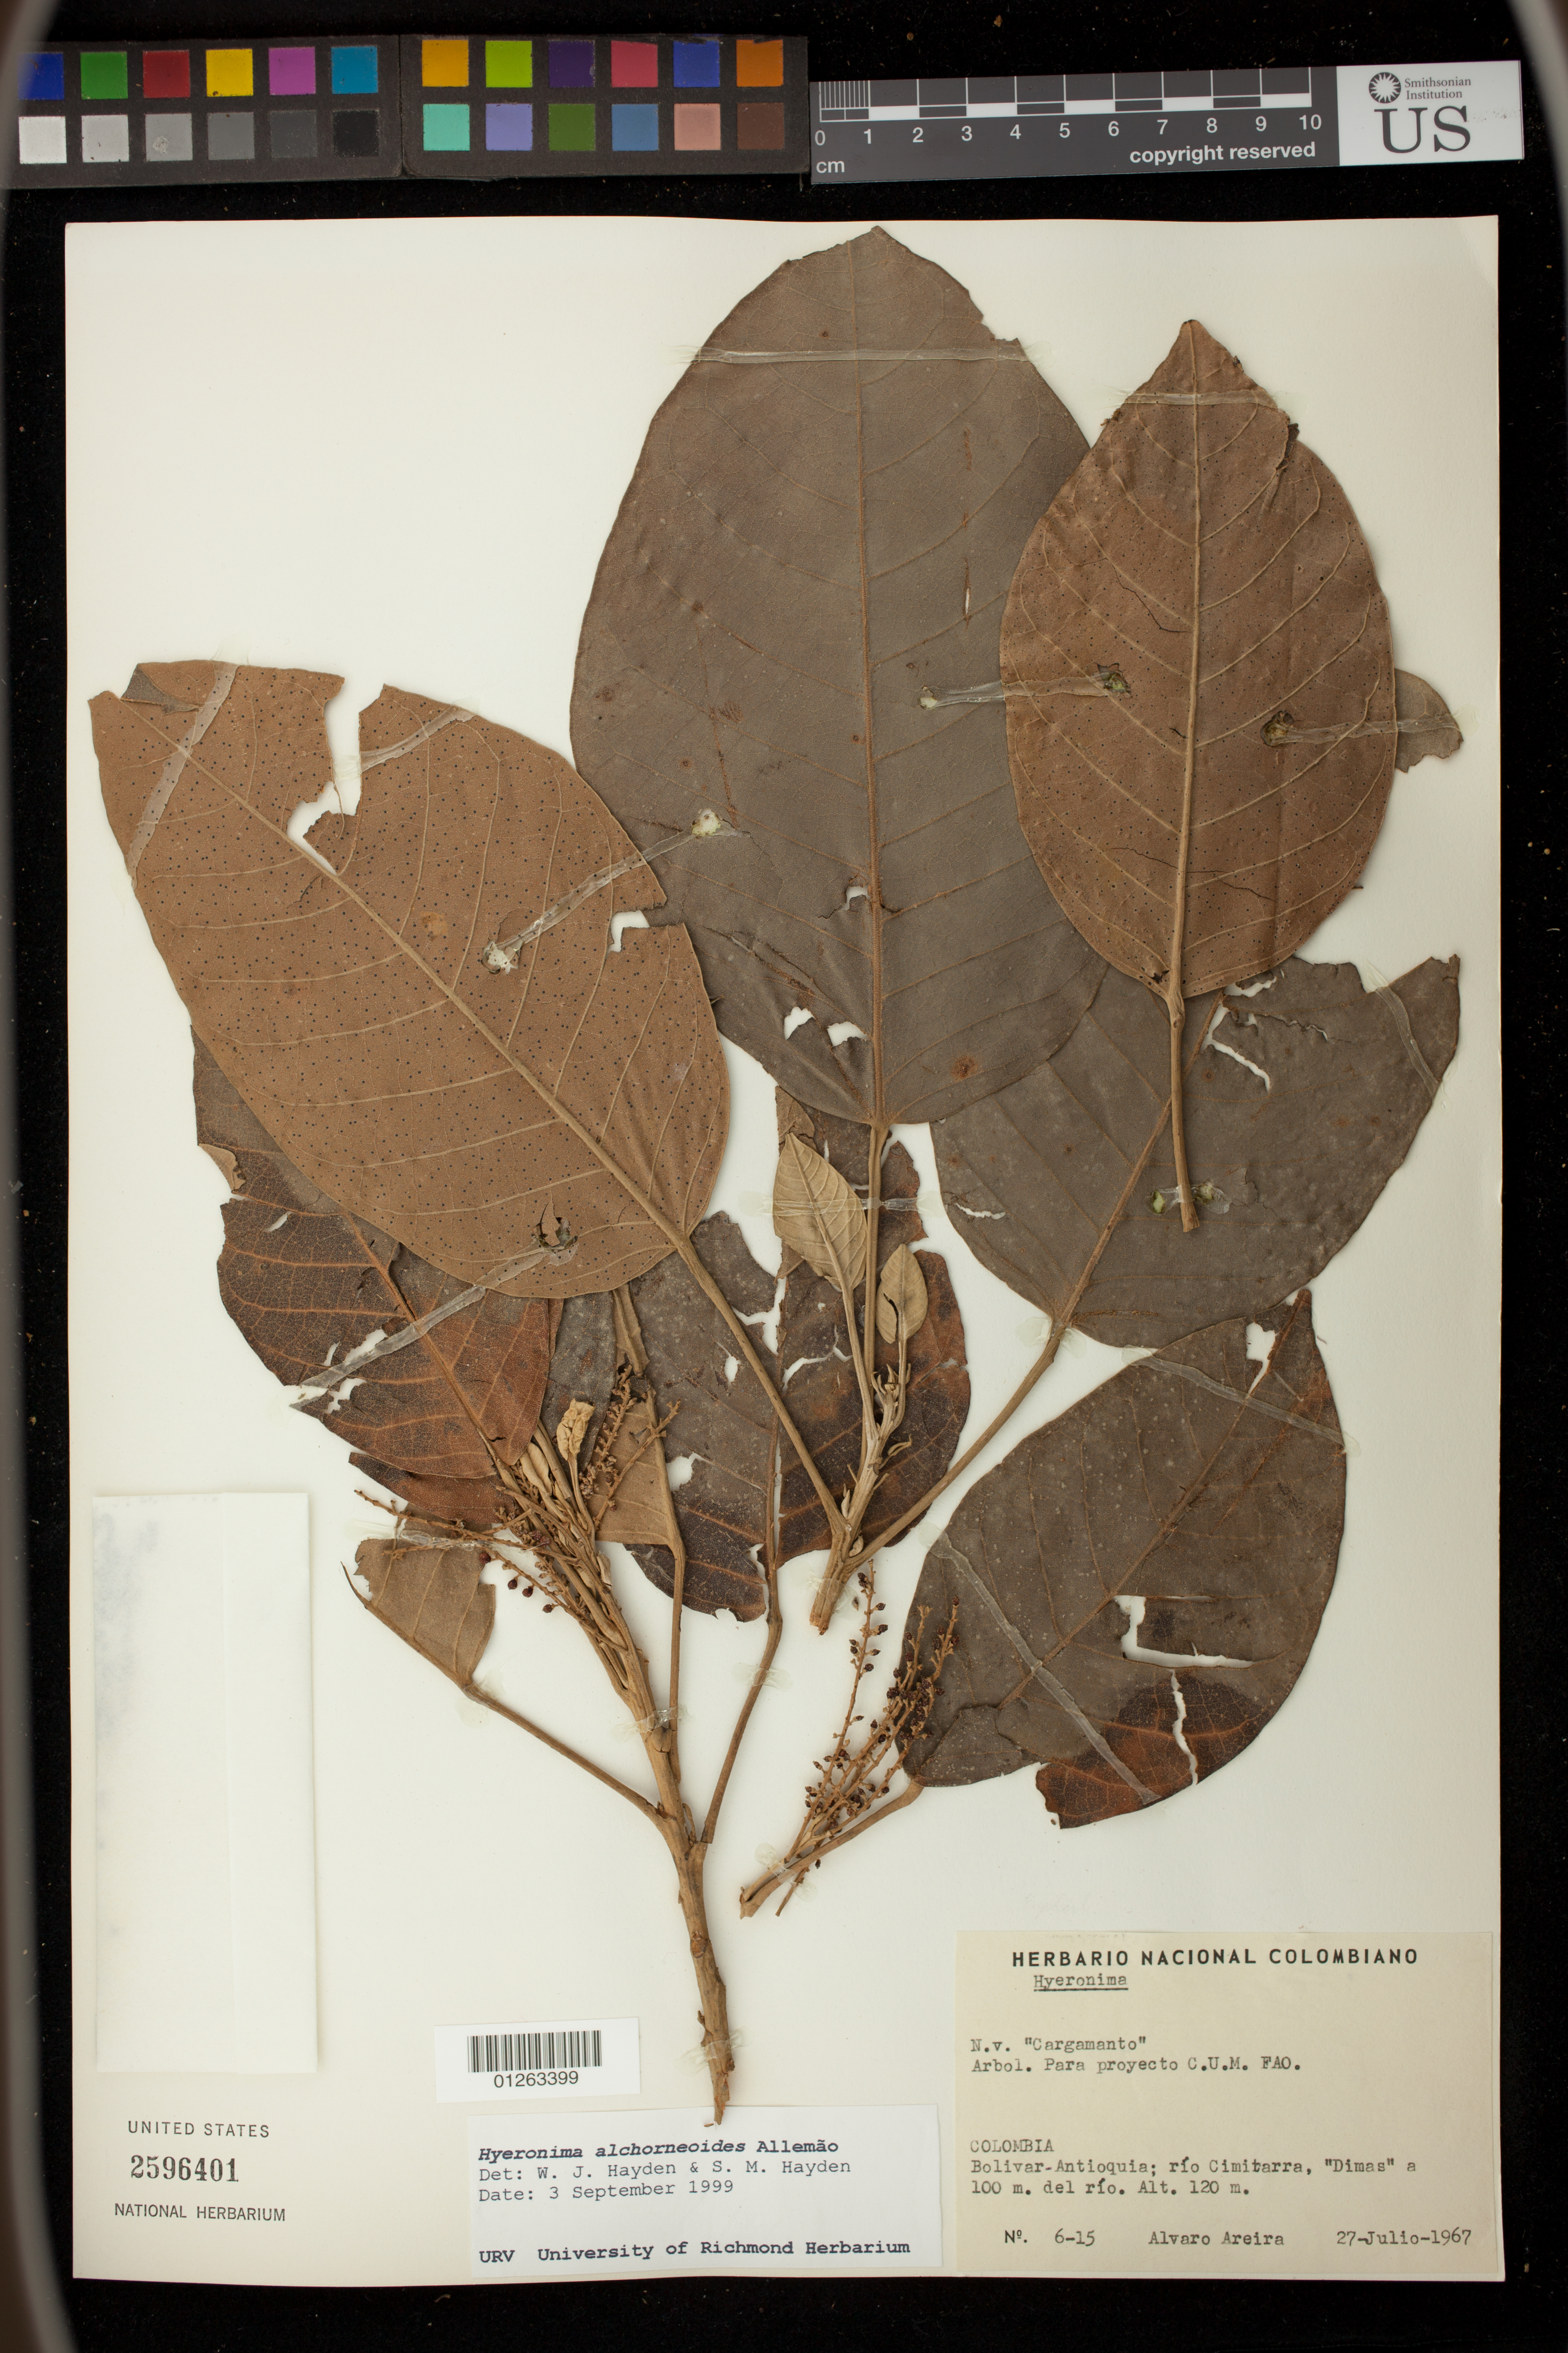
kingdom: Plantae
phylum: Tracheophyta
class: Magnoliopsida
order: Malpighiales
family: Phyllanthaceae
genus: Hieronyma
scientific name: Hieronyma alchorneoides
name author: Allemão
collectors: A. Areira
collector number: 6-15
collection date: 1967-07-27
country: Colombia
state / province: Bolivar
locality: Bolivar- Antioquia; rio Cimitarra, "Dimas" a 100 m. del rio.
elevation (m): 120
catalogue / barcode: US 2596401